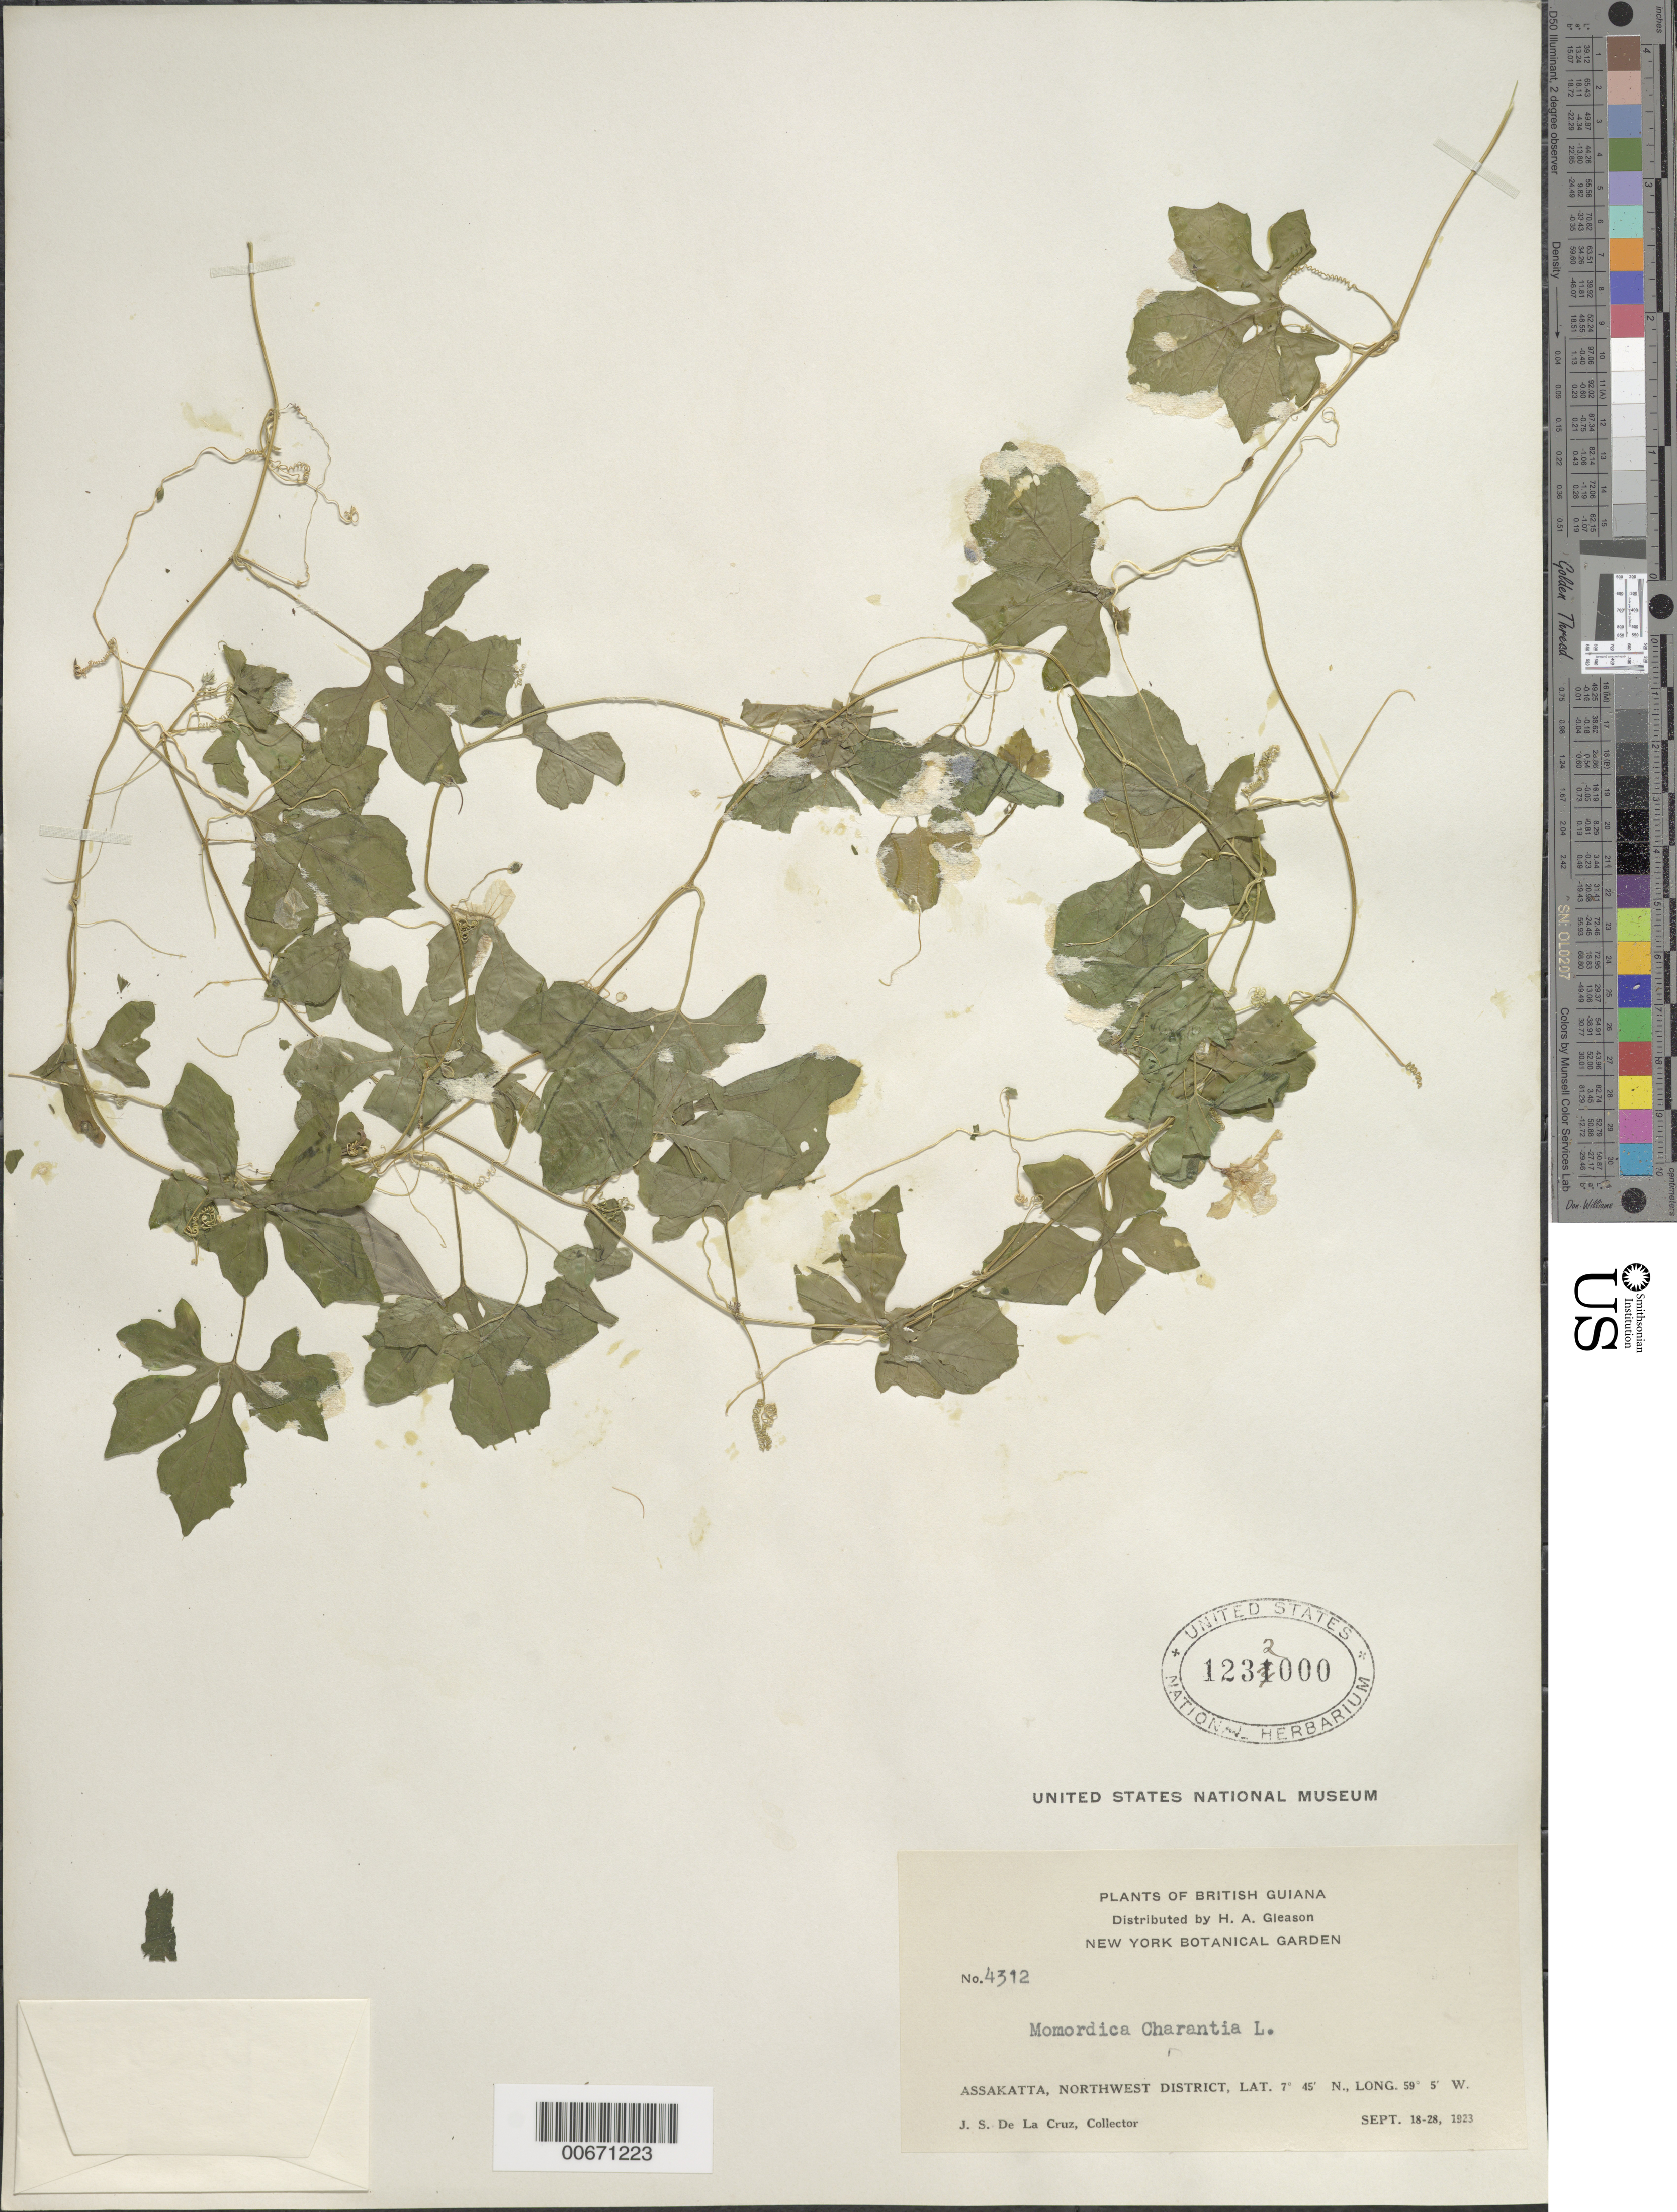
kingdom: Plantae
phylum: Tracheophyta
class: Magnoliopsida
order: Cucurbitales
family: Cucurbitaceae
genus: Momordica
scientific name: Momordica charantia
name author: L.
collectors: J. S. de la Cruz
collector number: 4312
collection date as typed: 18-Sep-23 to 28-Sep-23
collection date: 1923-09-18/1923-09-28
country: Guyana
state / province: Barima-Waini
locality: Assakatta, NW District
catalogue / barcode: US 1232000